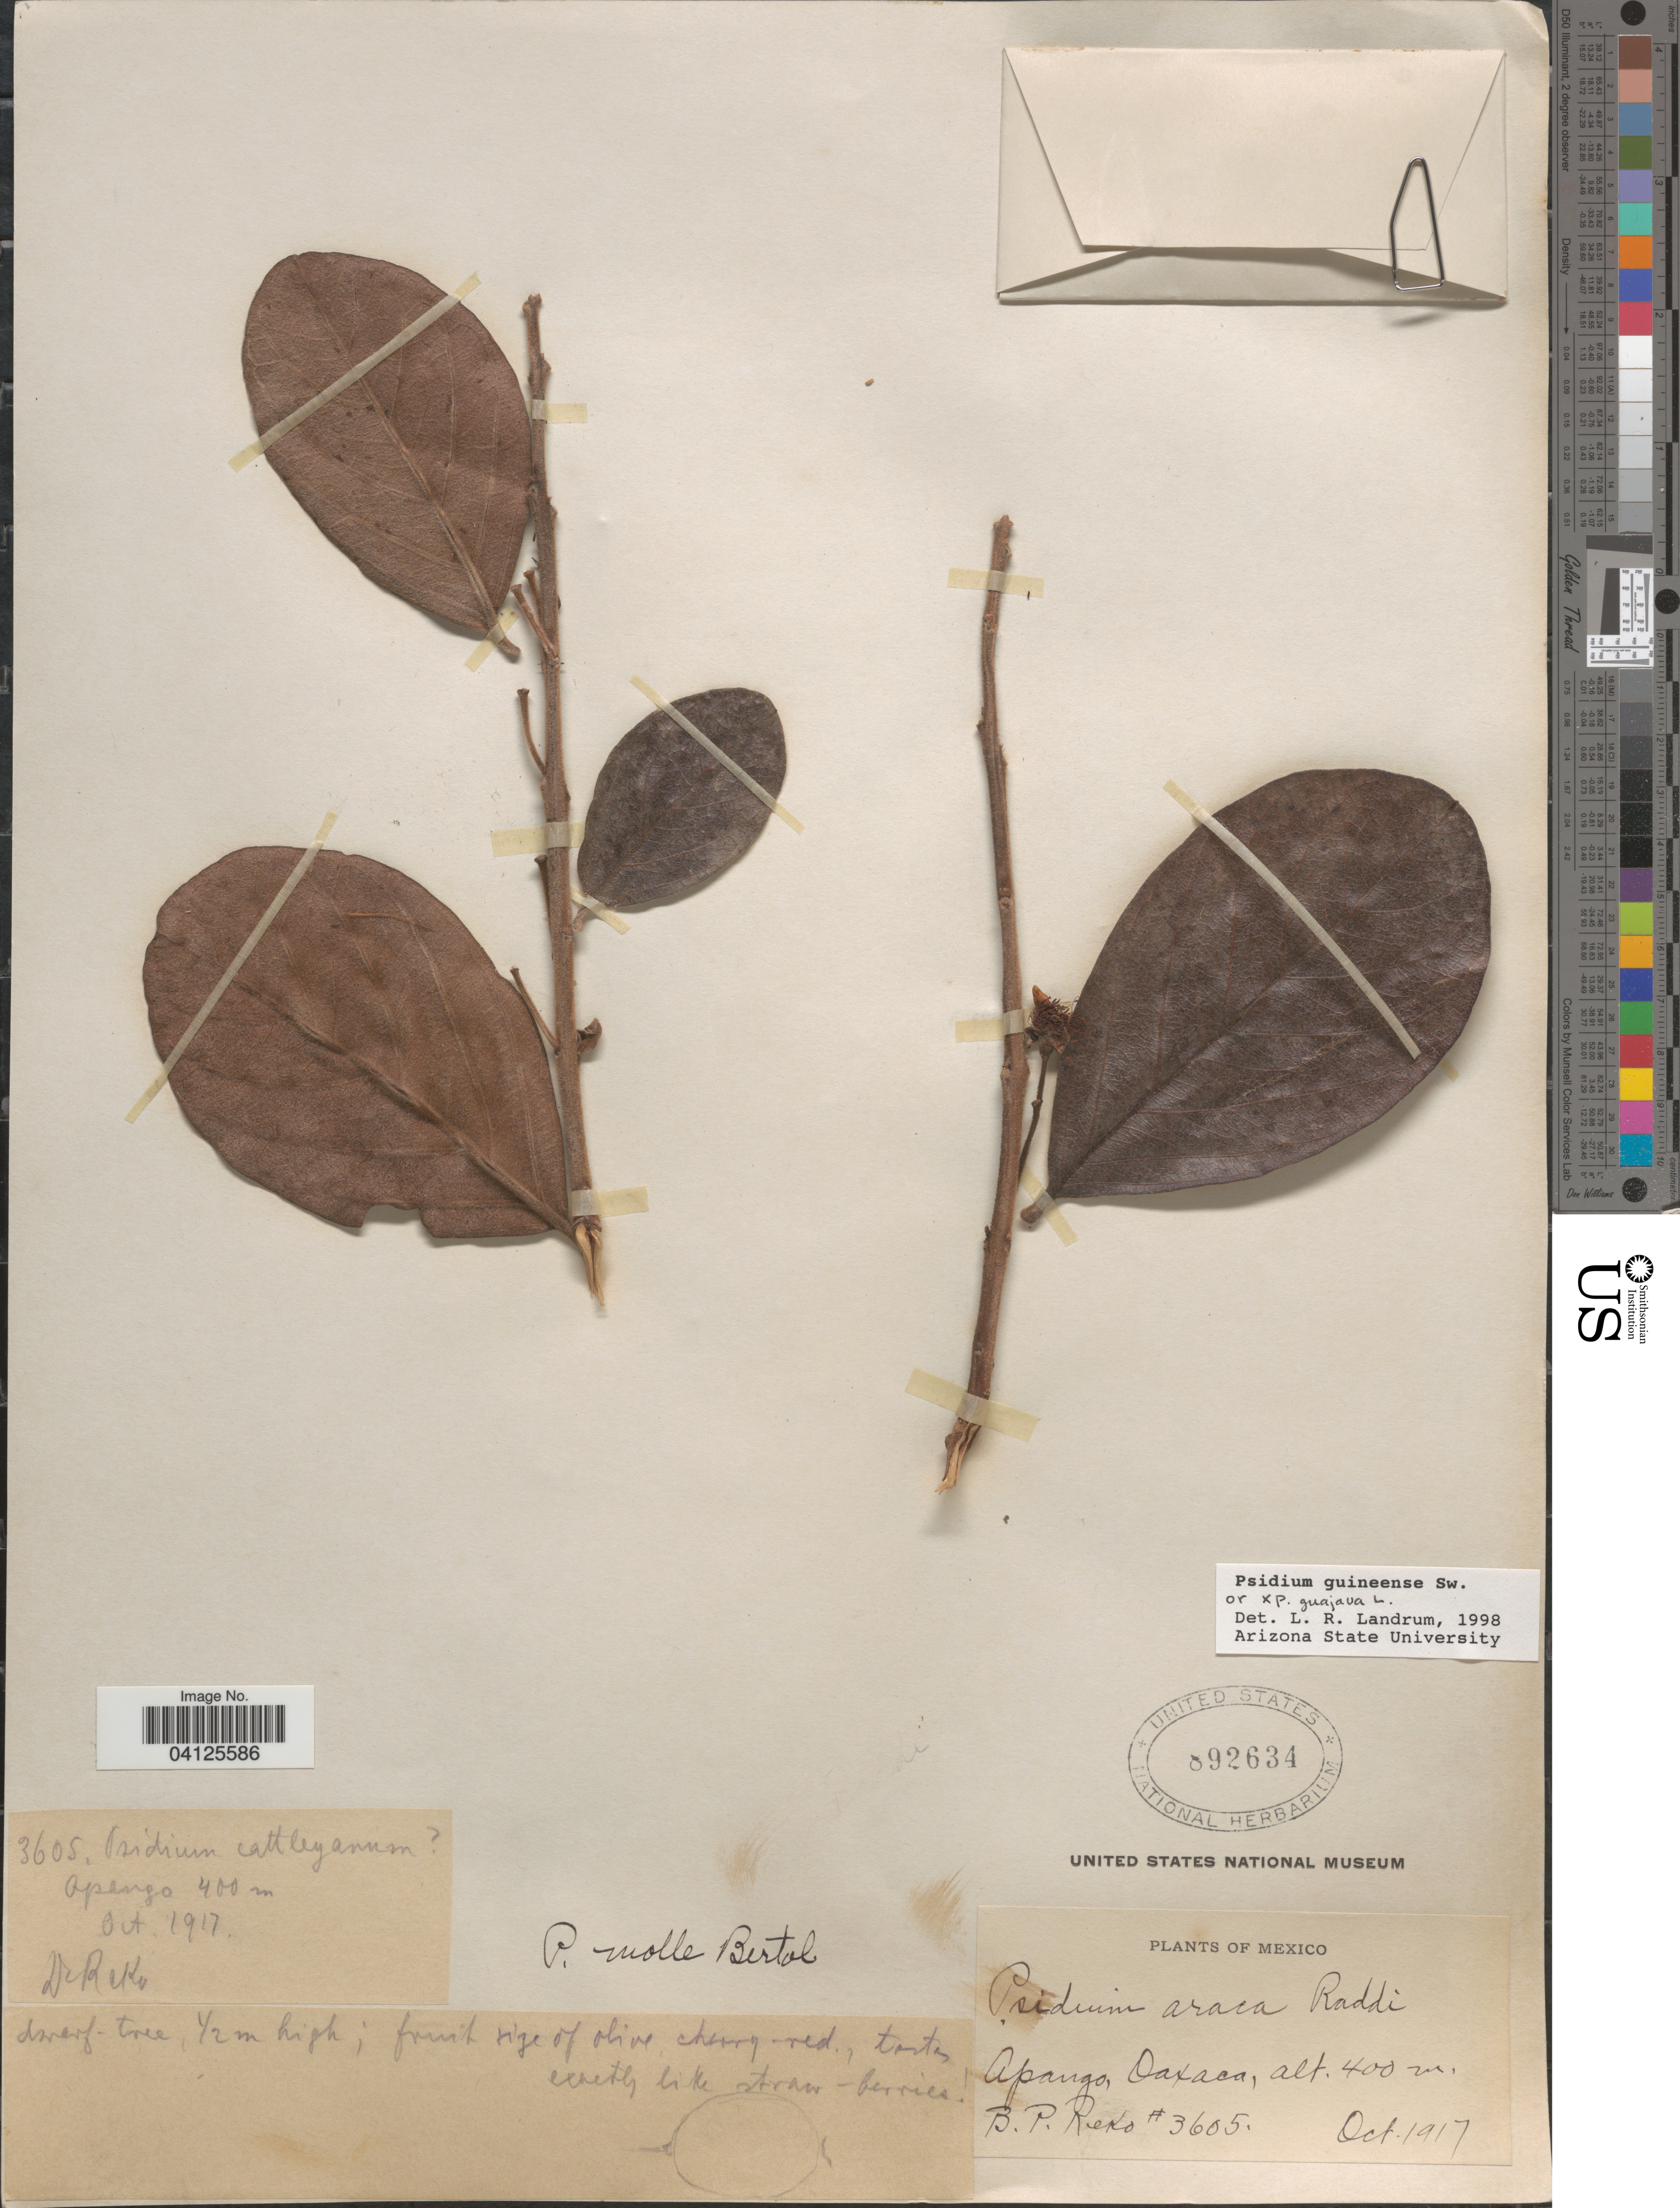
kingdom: Plantae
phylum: Tracheophyta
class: Magnoliopsida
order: Myrtales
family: Myrtaceae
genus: Psidium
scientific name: Psidium guineense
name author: Sw.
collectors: B. P. Reko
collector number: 3605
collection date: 1917-10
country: Mexico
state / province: Oaxaca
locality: Apango.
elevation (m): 400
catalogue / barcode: US 892634